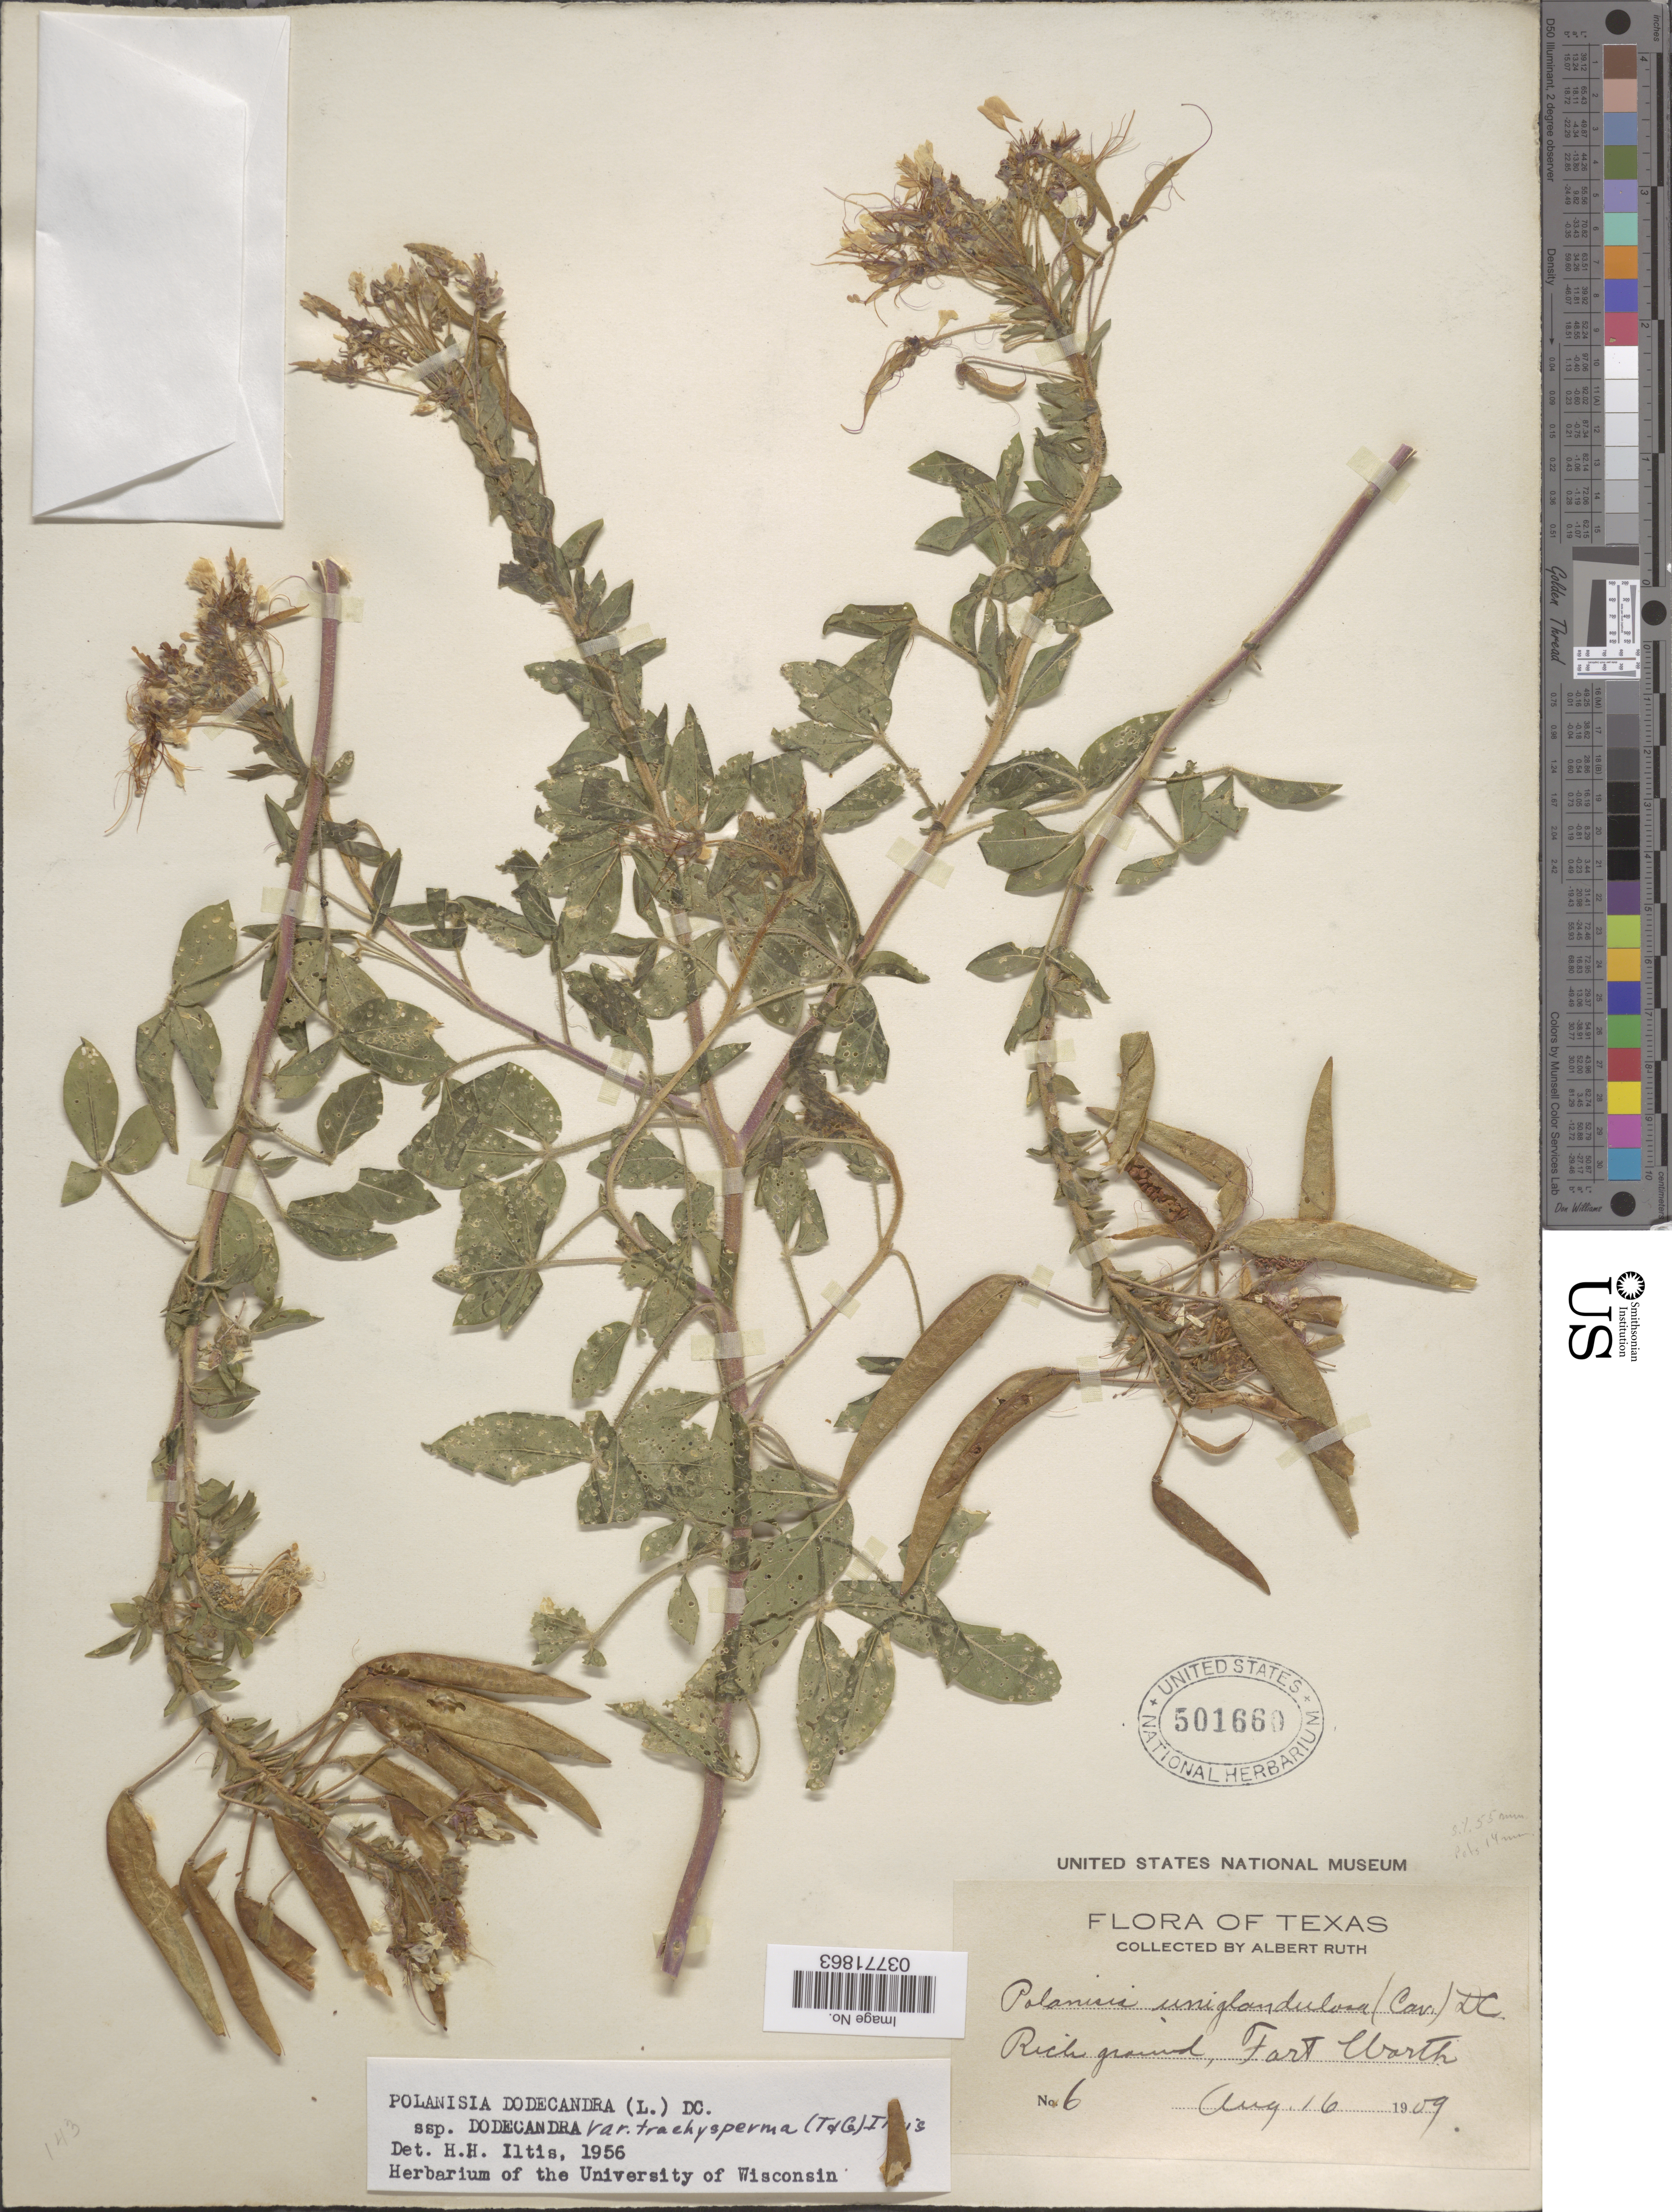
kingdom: Plantae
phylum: Tracheophyta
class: Magnoliopsida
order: Brassicales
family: Cleomaceae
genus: Polanisia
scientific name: Polanisia trachysperma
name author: Torr. & A. Gray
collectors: A. Ruth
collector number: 6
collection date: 1909-08-16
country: United States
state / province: Texas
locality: Fort Worth.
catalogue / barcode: US 501660